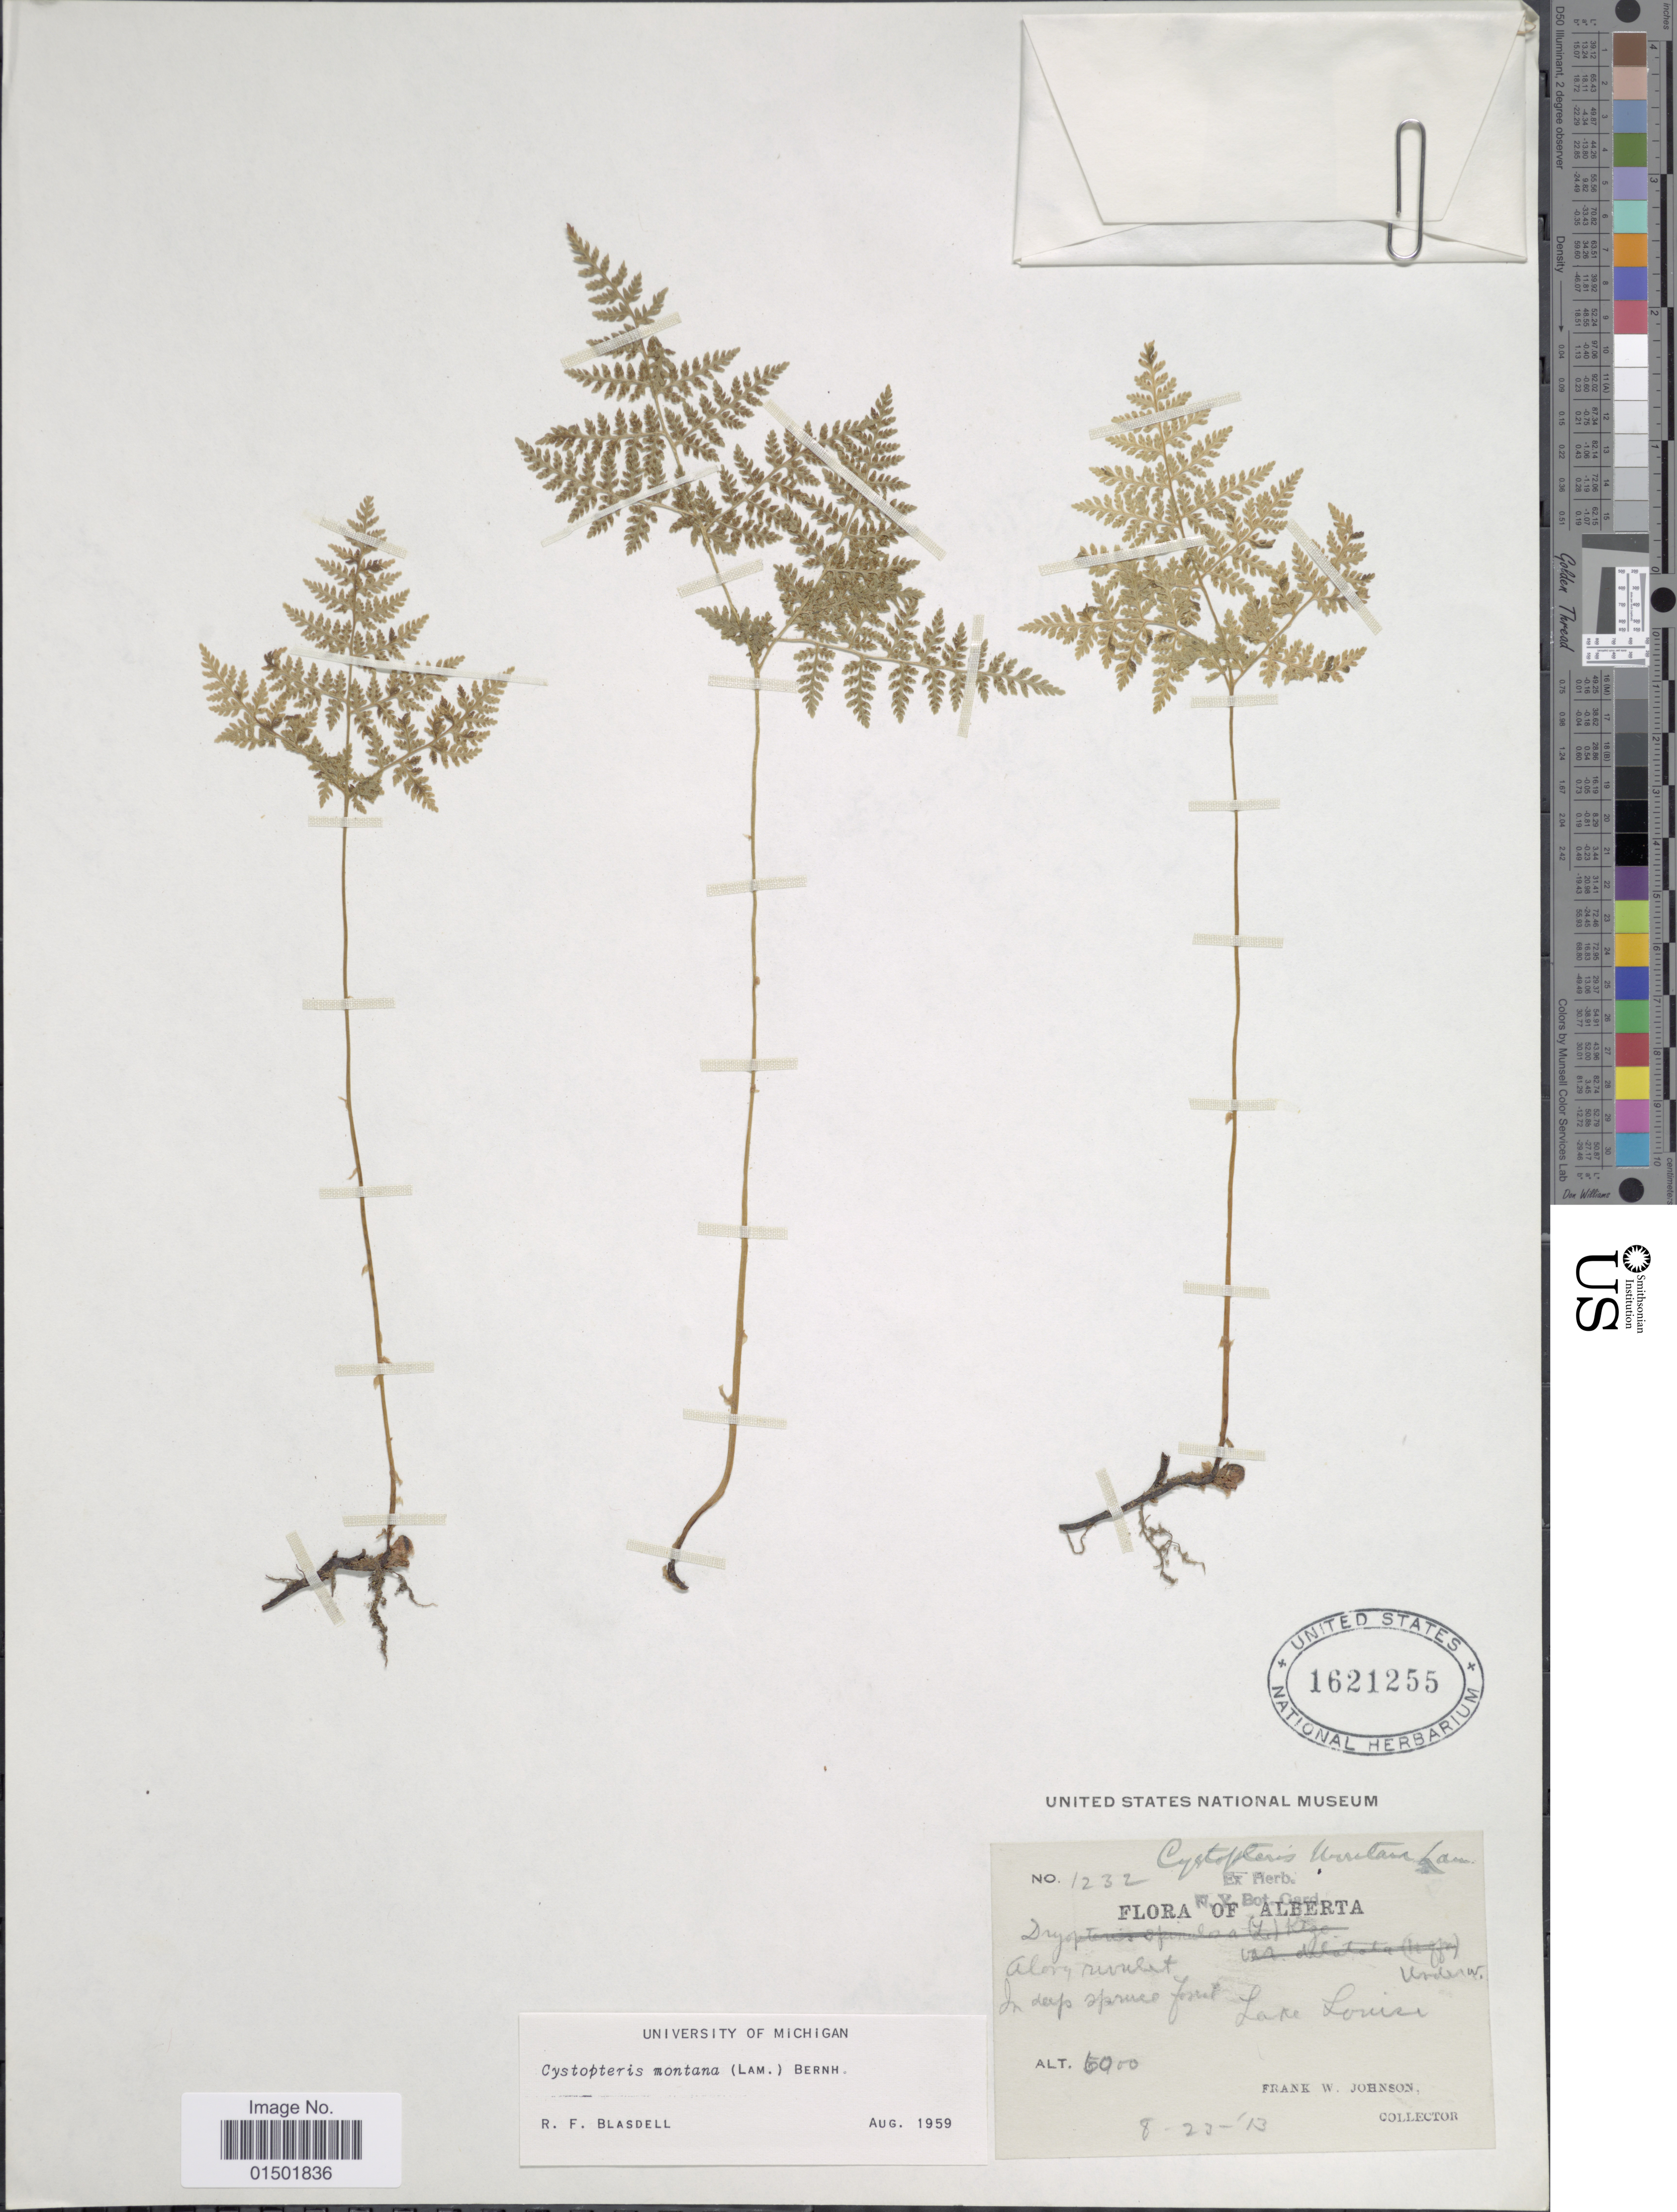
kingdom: Plantae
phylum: Tracheophyta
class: Polypodiopsida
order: Polypodiales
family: Cystopteridaceae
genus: Cystopteris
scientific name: Cystopteris montana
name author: (Lam.) Desv.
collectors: F. W. Johnson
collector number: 1232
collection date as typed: Transcribed d/m/y: 23/8/13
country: Canada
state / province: Alberta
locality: Lake Louise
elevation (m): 2103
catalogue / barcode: US 1621255